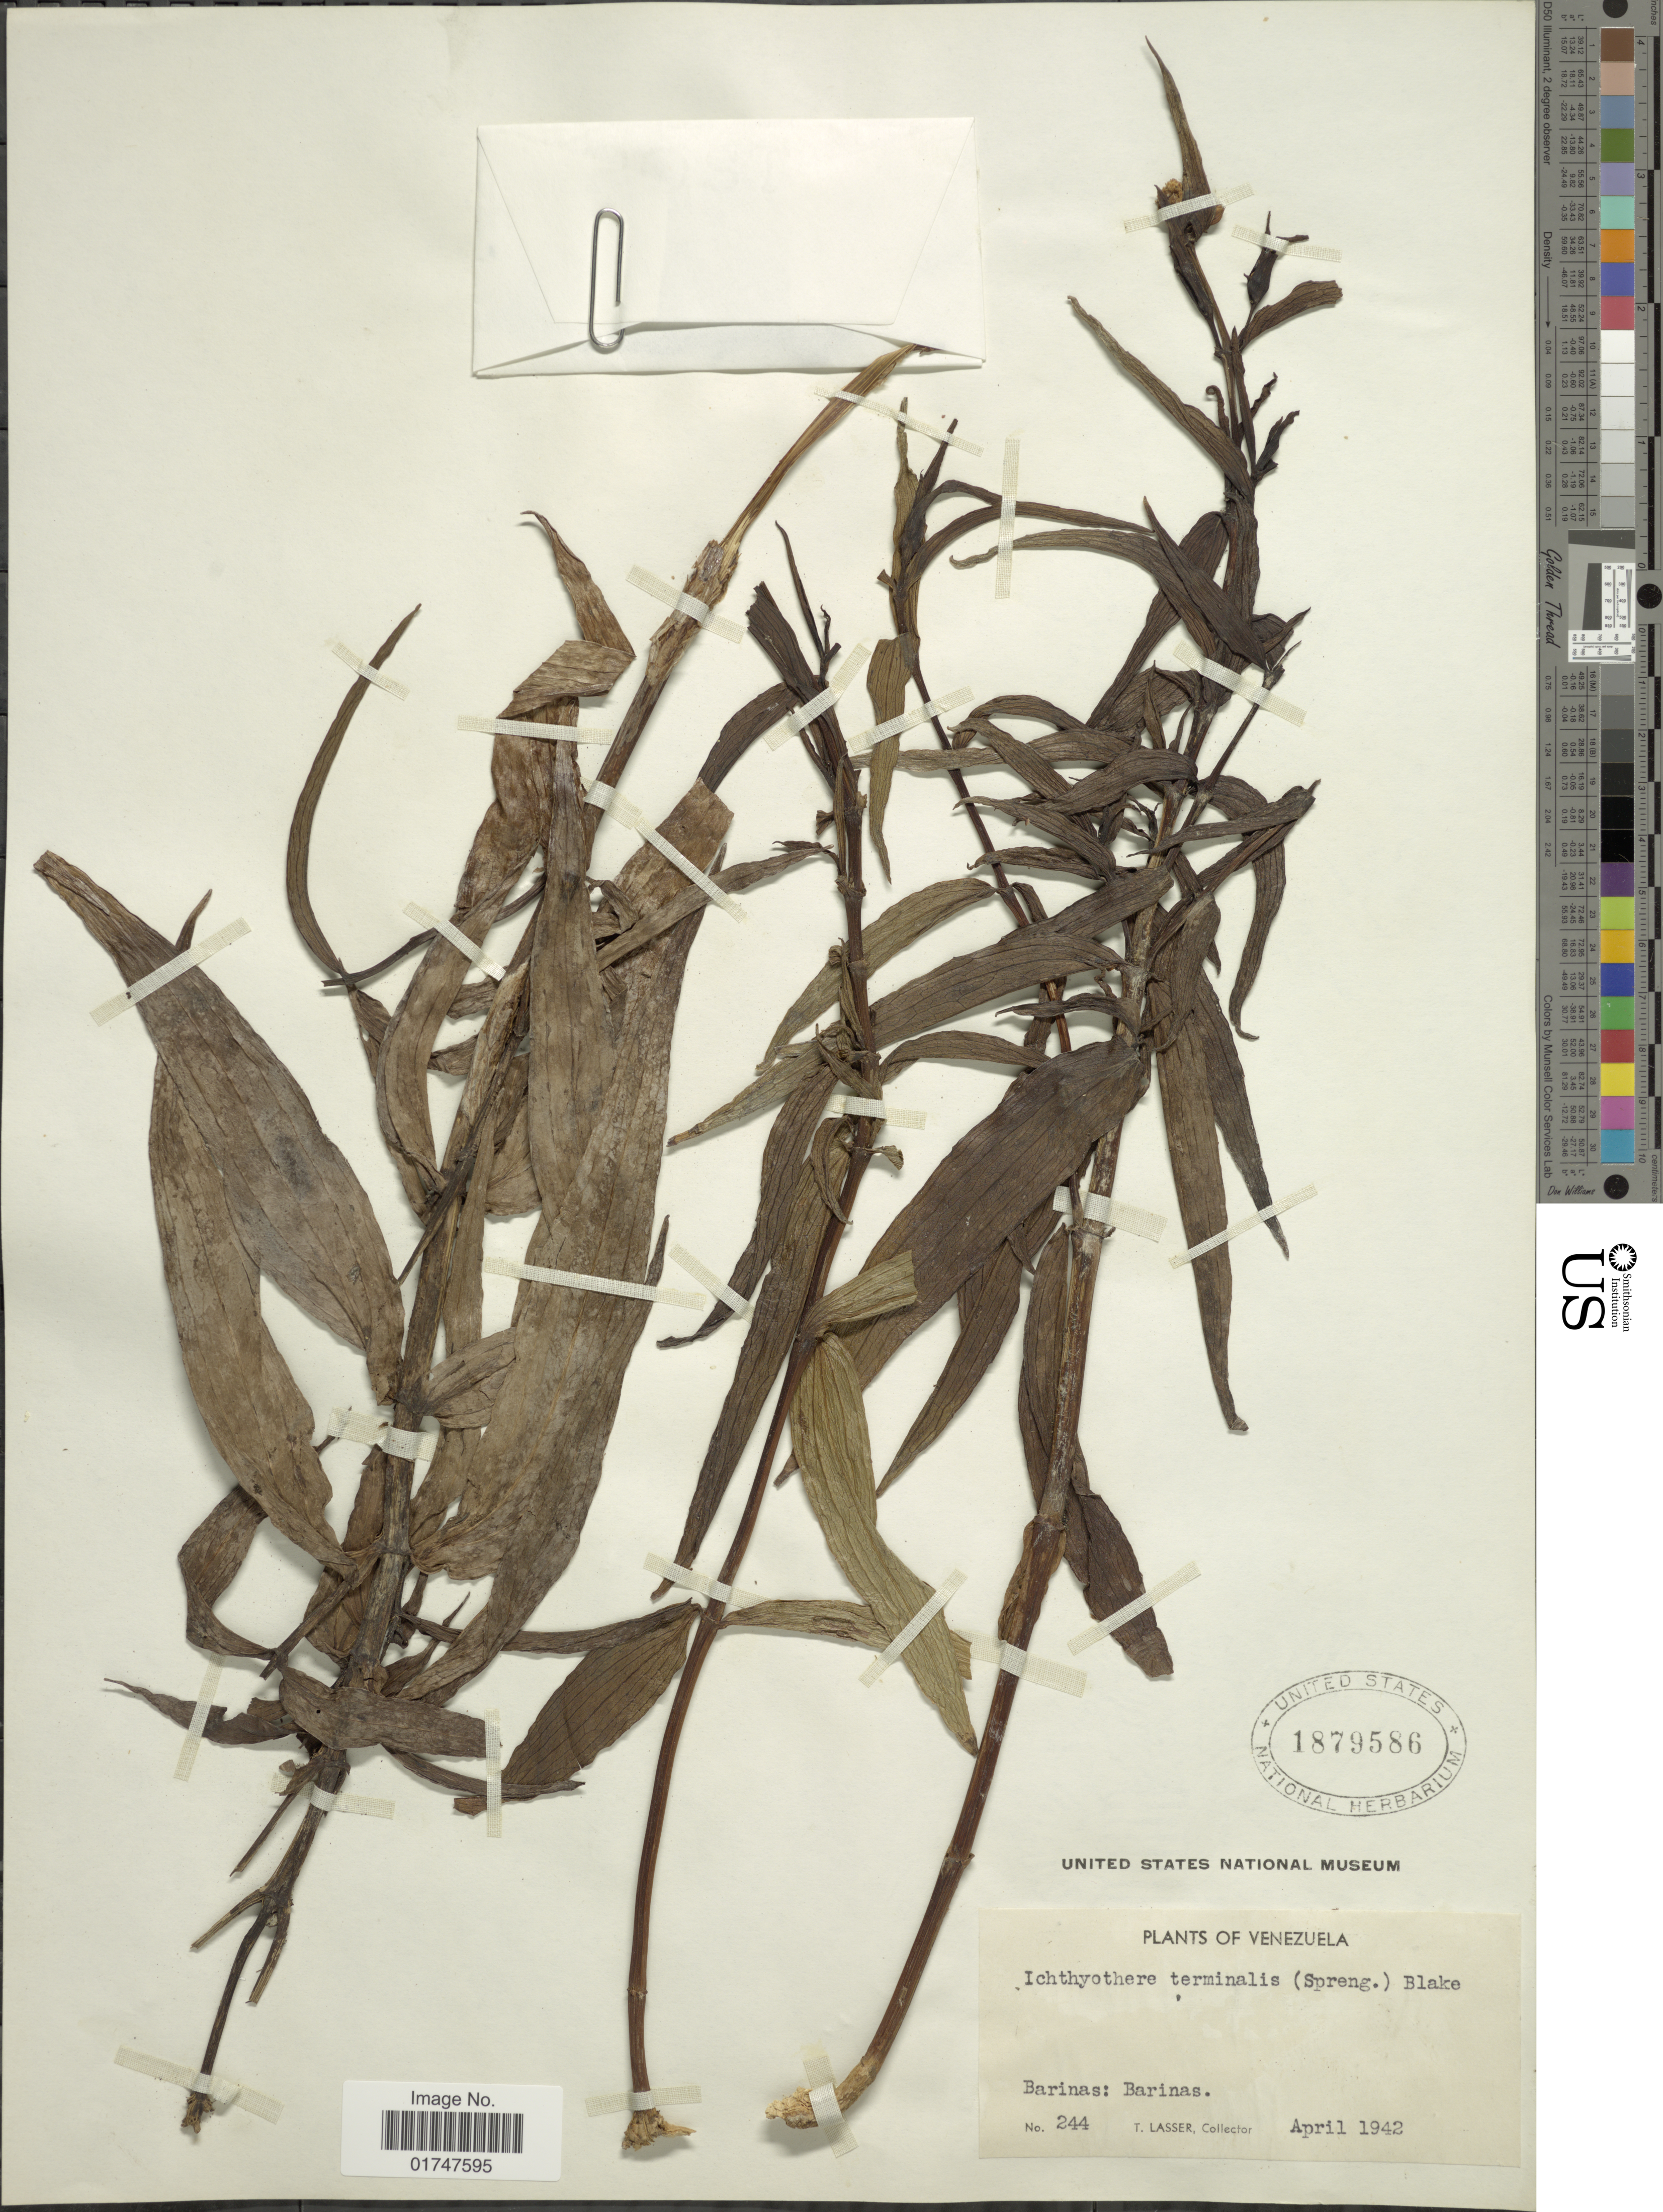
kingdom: Plantae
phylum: Tracheophyta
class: Magnoliopsida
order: Asterales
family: Asteraceae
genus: Ichthyothere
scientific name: Ichthyothere terminalis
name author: (Spreng.) S.F. Blake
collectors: T. Lasser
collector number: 244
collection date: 1942-04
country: Venezuela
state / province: Barinas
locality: Barinas: Barinas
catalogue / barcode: US 1879586